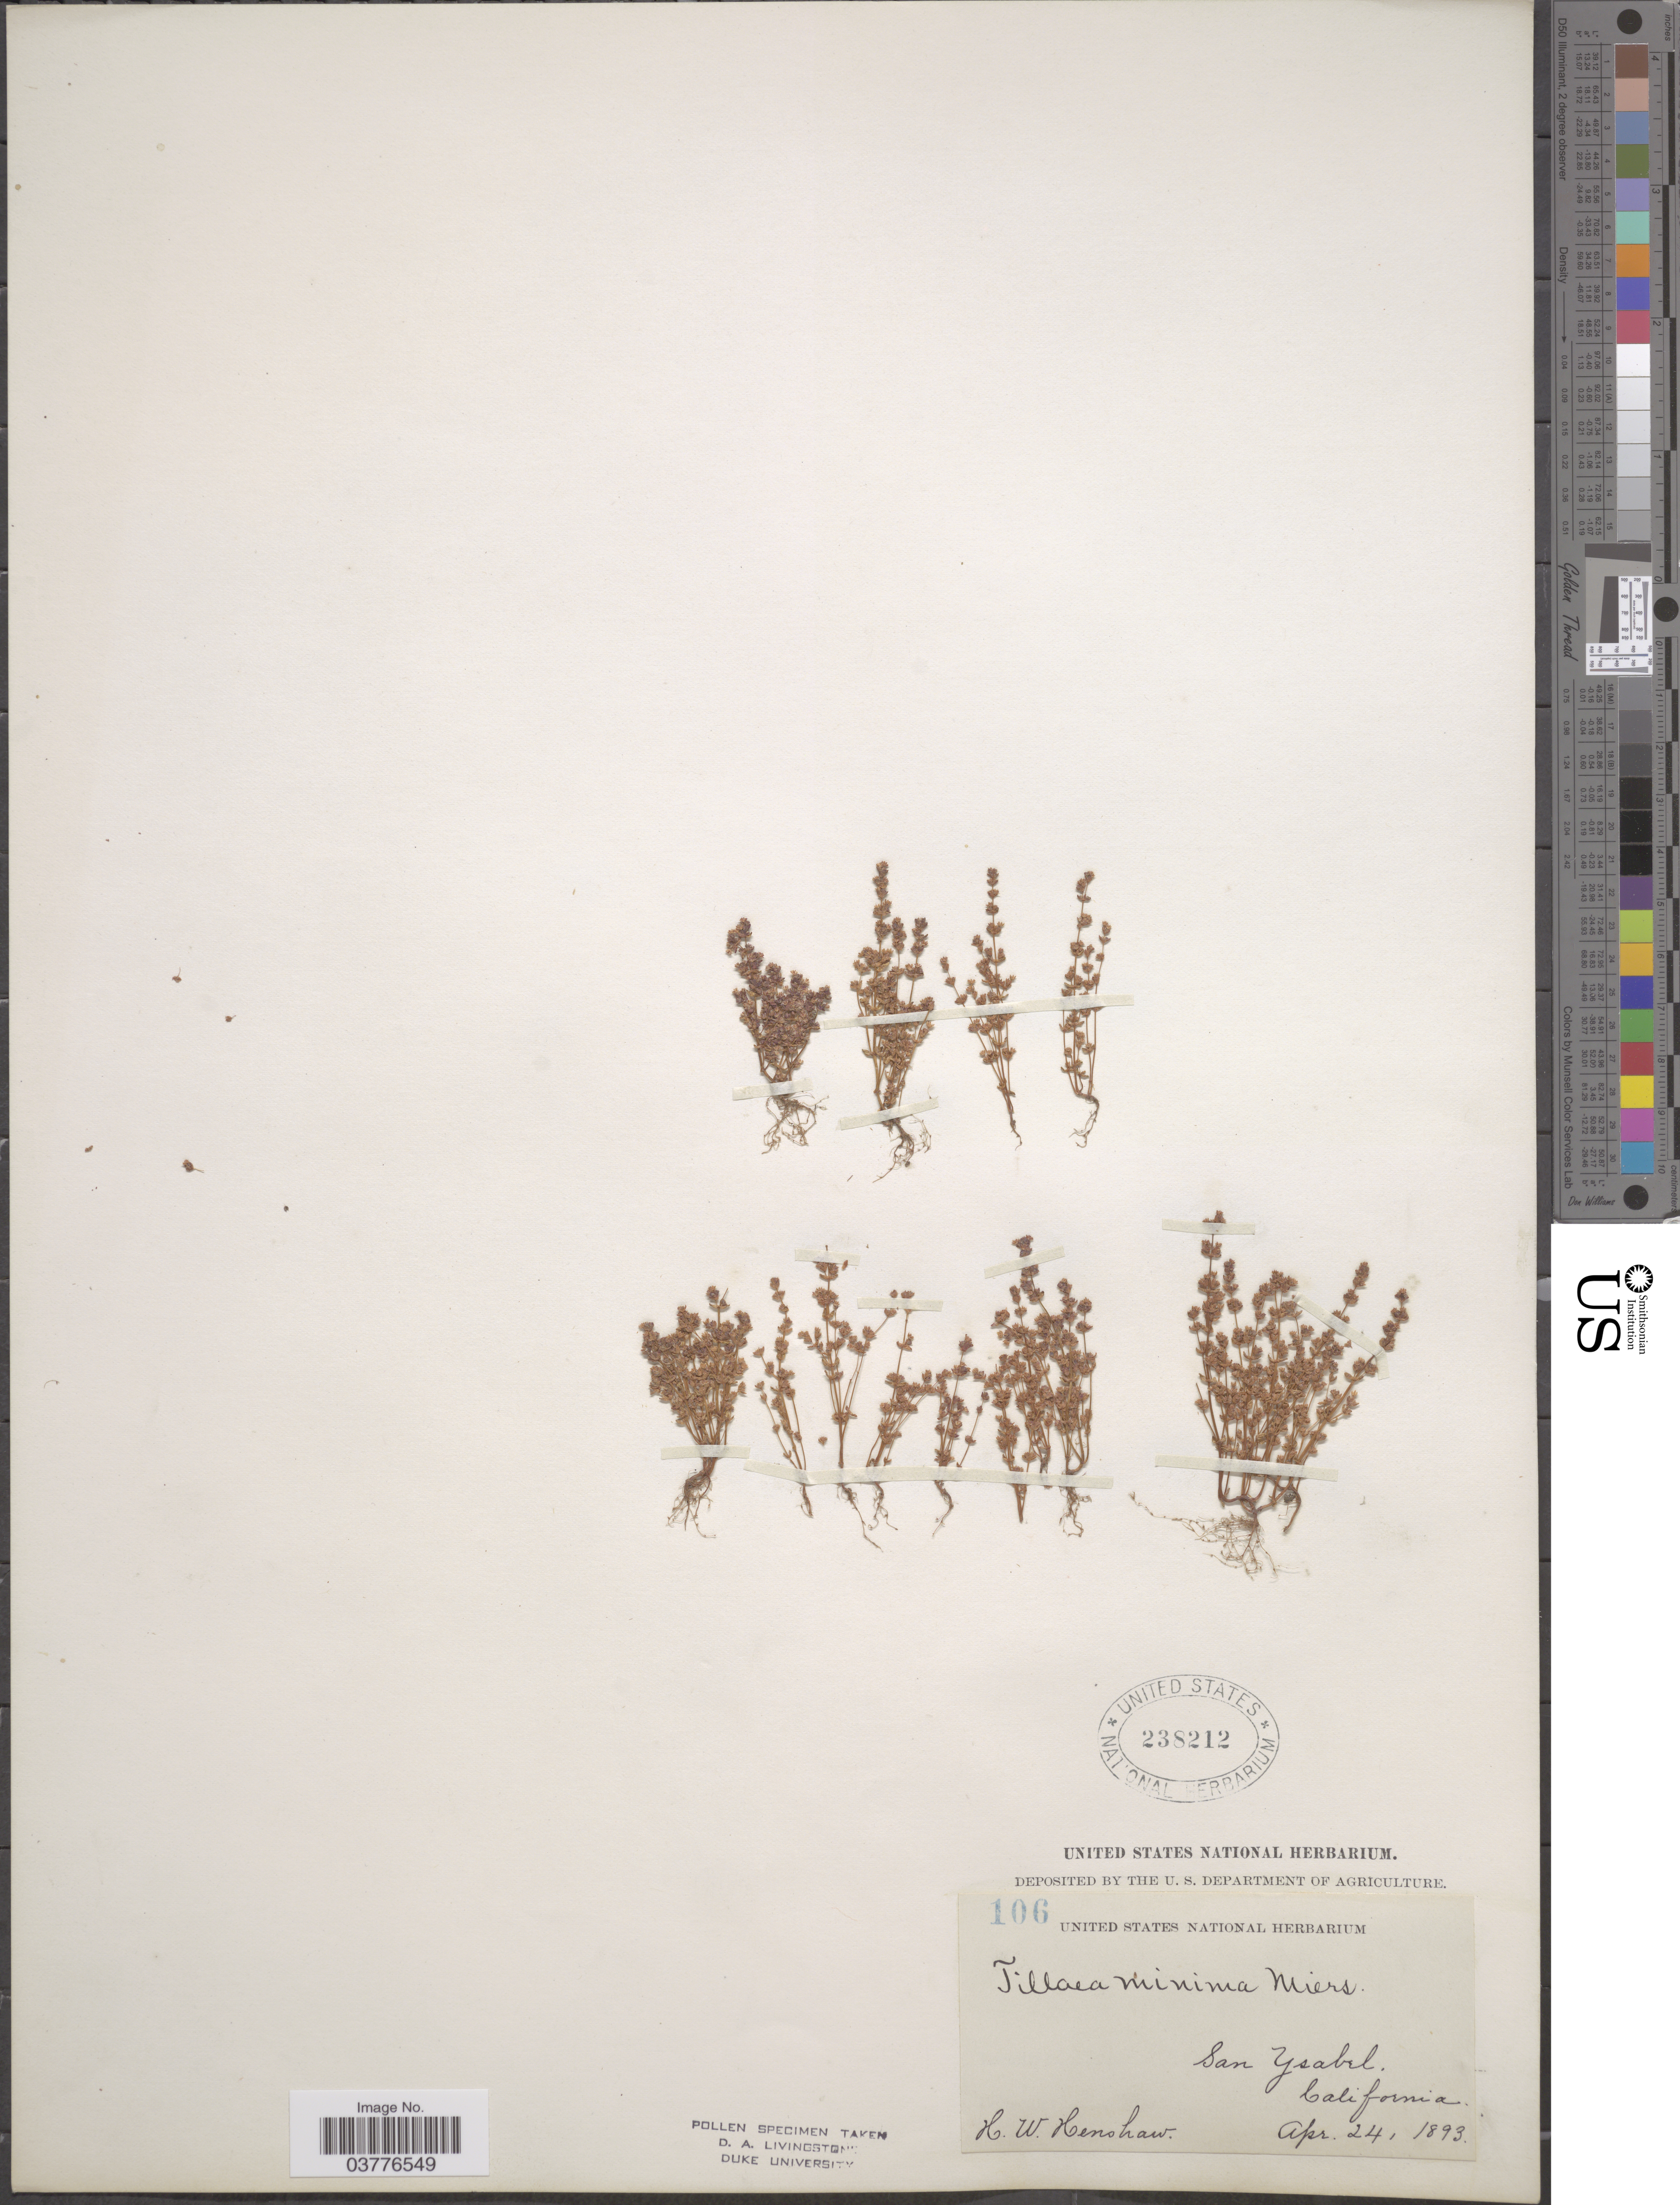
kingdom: Plantae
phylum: Tracheophyta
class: Magnoliopsida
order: Saxifragales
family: Crassulaceae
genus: Crassula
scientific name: Crassula connata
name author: (Ruiz & Pav.) A. Berger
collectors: H. Henshaw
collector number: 106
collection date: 1893-04-24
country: United States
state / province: California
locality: San Ysabel.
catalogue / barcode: US 238212